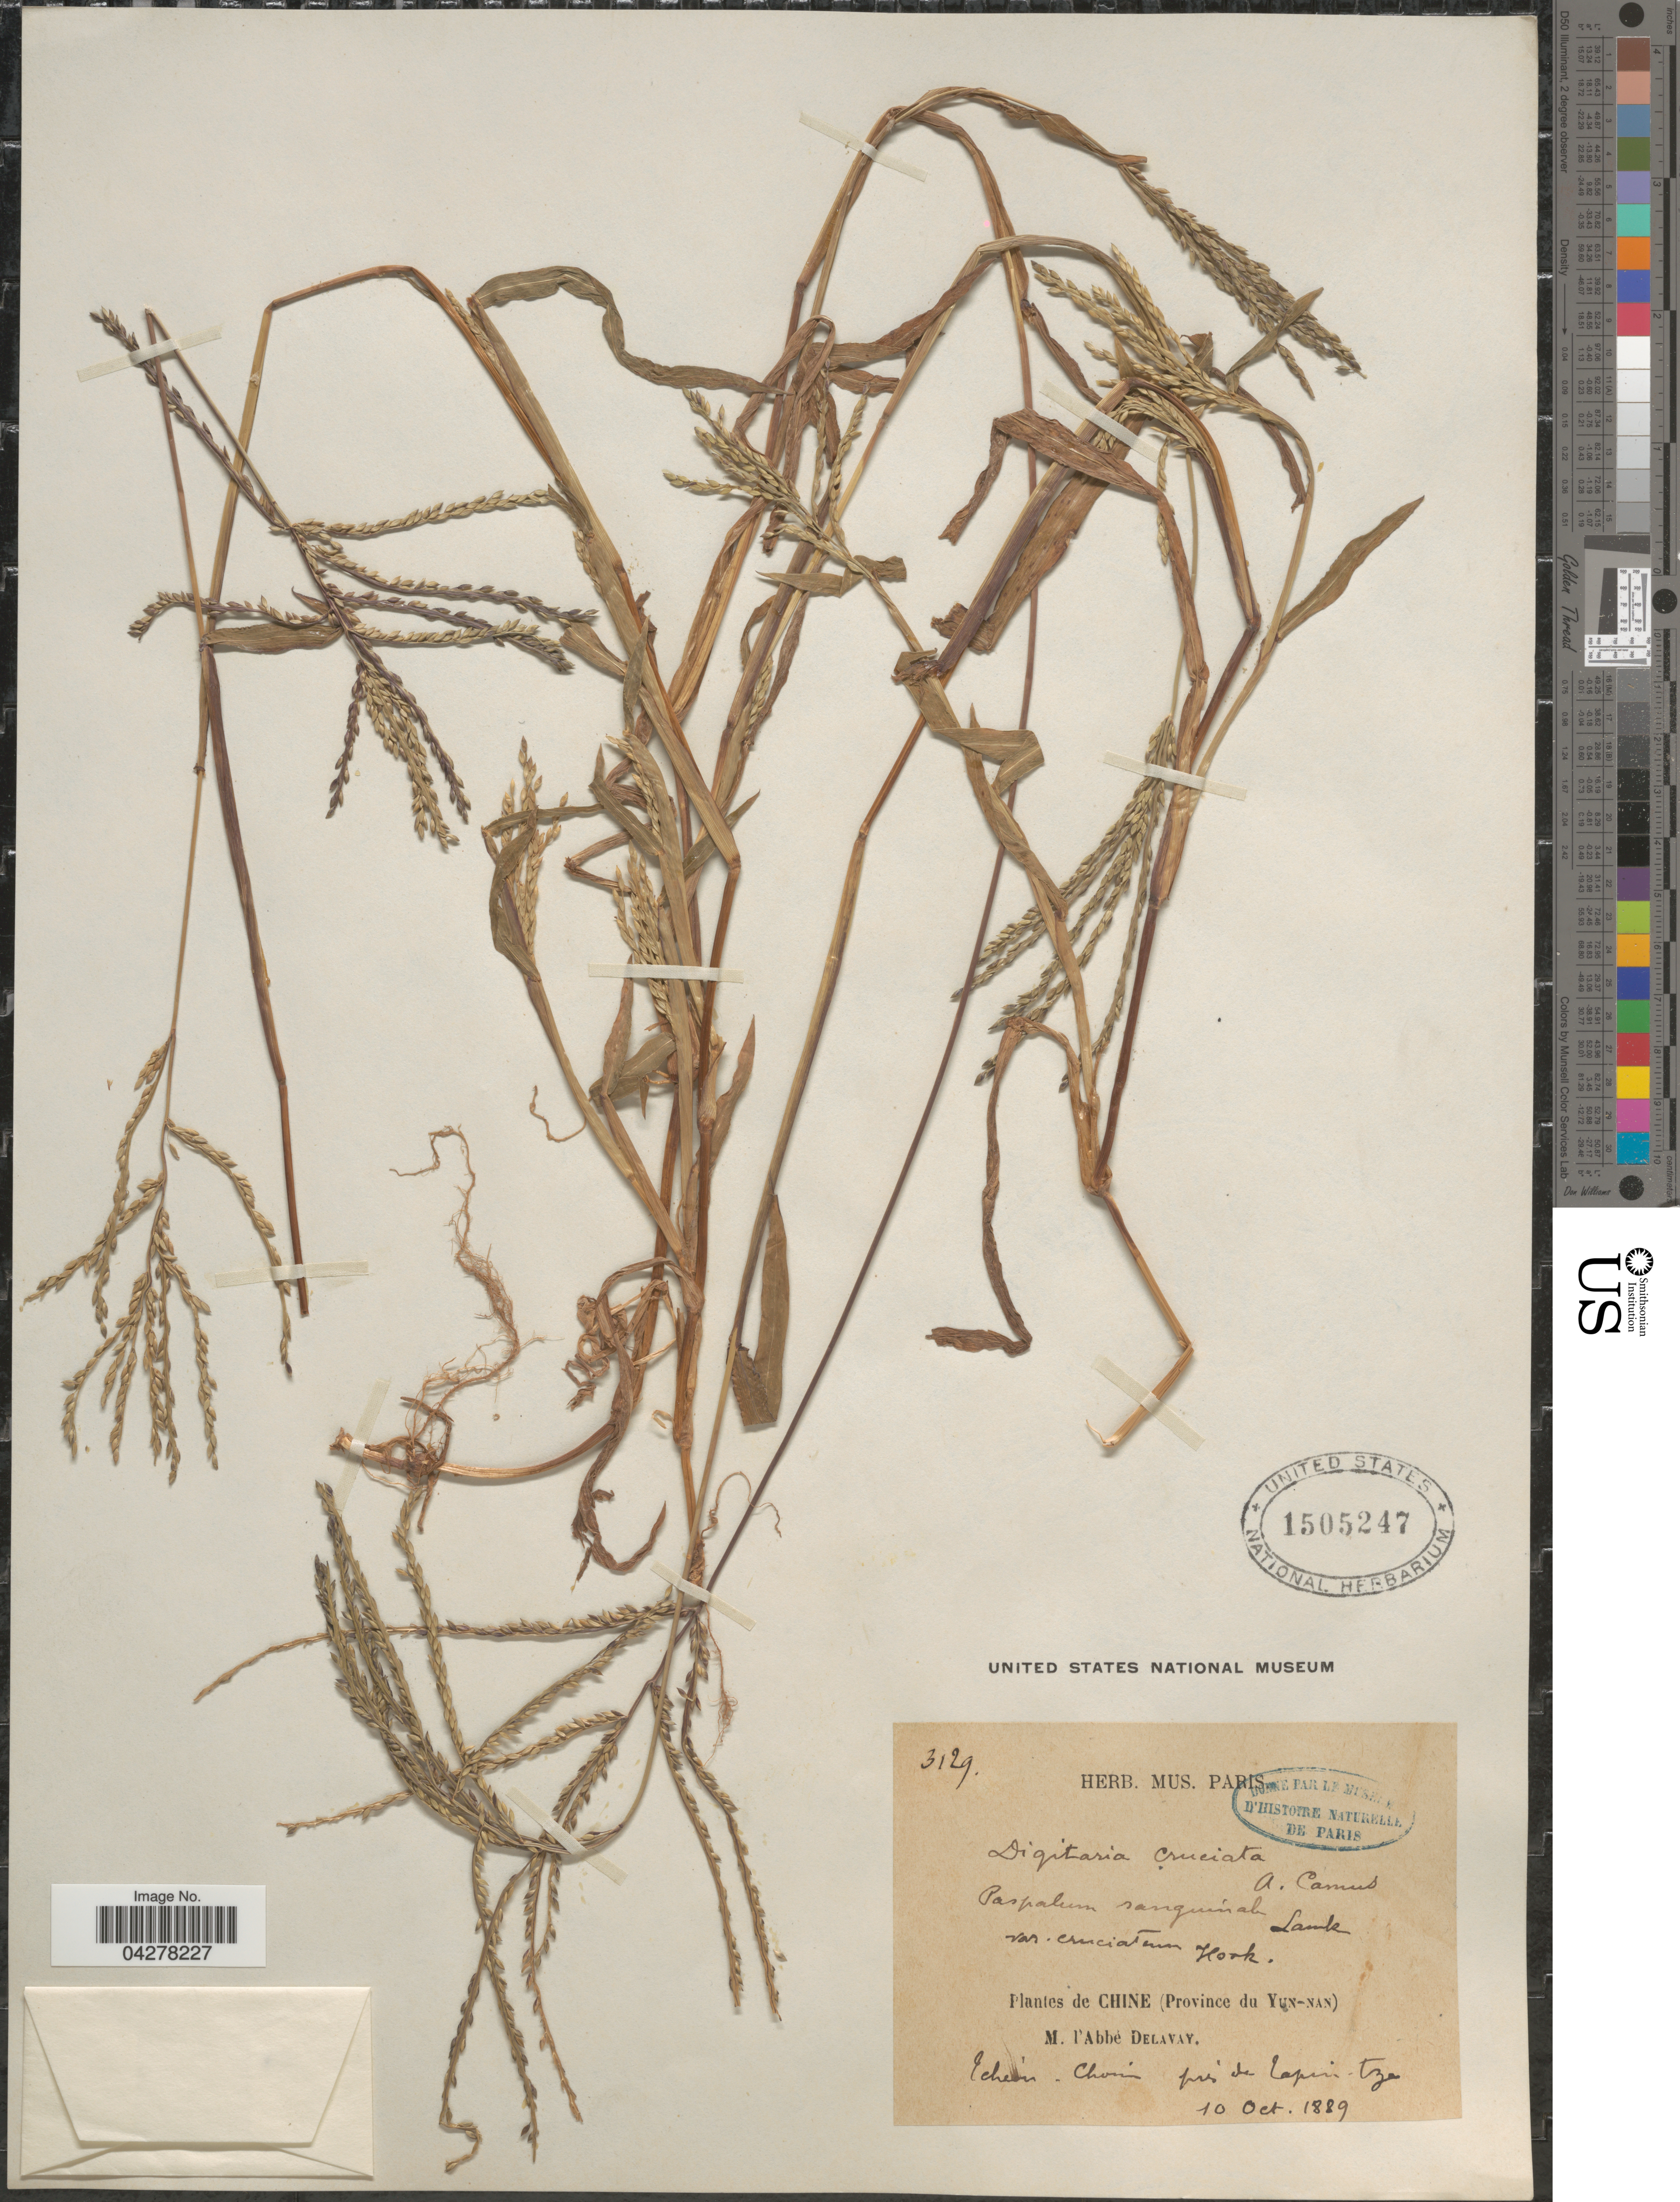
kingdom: Plantae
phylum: Tracheophyta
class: Liliopsida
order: Poales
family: Poaceae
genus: Digitaria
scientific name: Digitaria cruciata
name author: (Nees ex Steud.) A. Camus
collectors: P. Delavay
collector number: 3129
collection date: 1889-10-10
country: China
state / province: Yunnan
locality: (Province du Yun-nan). Tche'n - Cho [illegible text] près de Lapin-tze. [interpreted]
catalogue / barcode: US 1505247